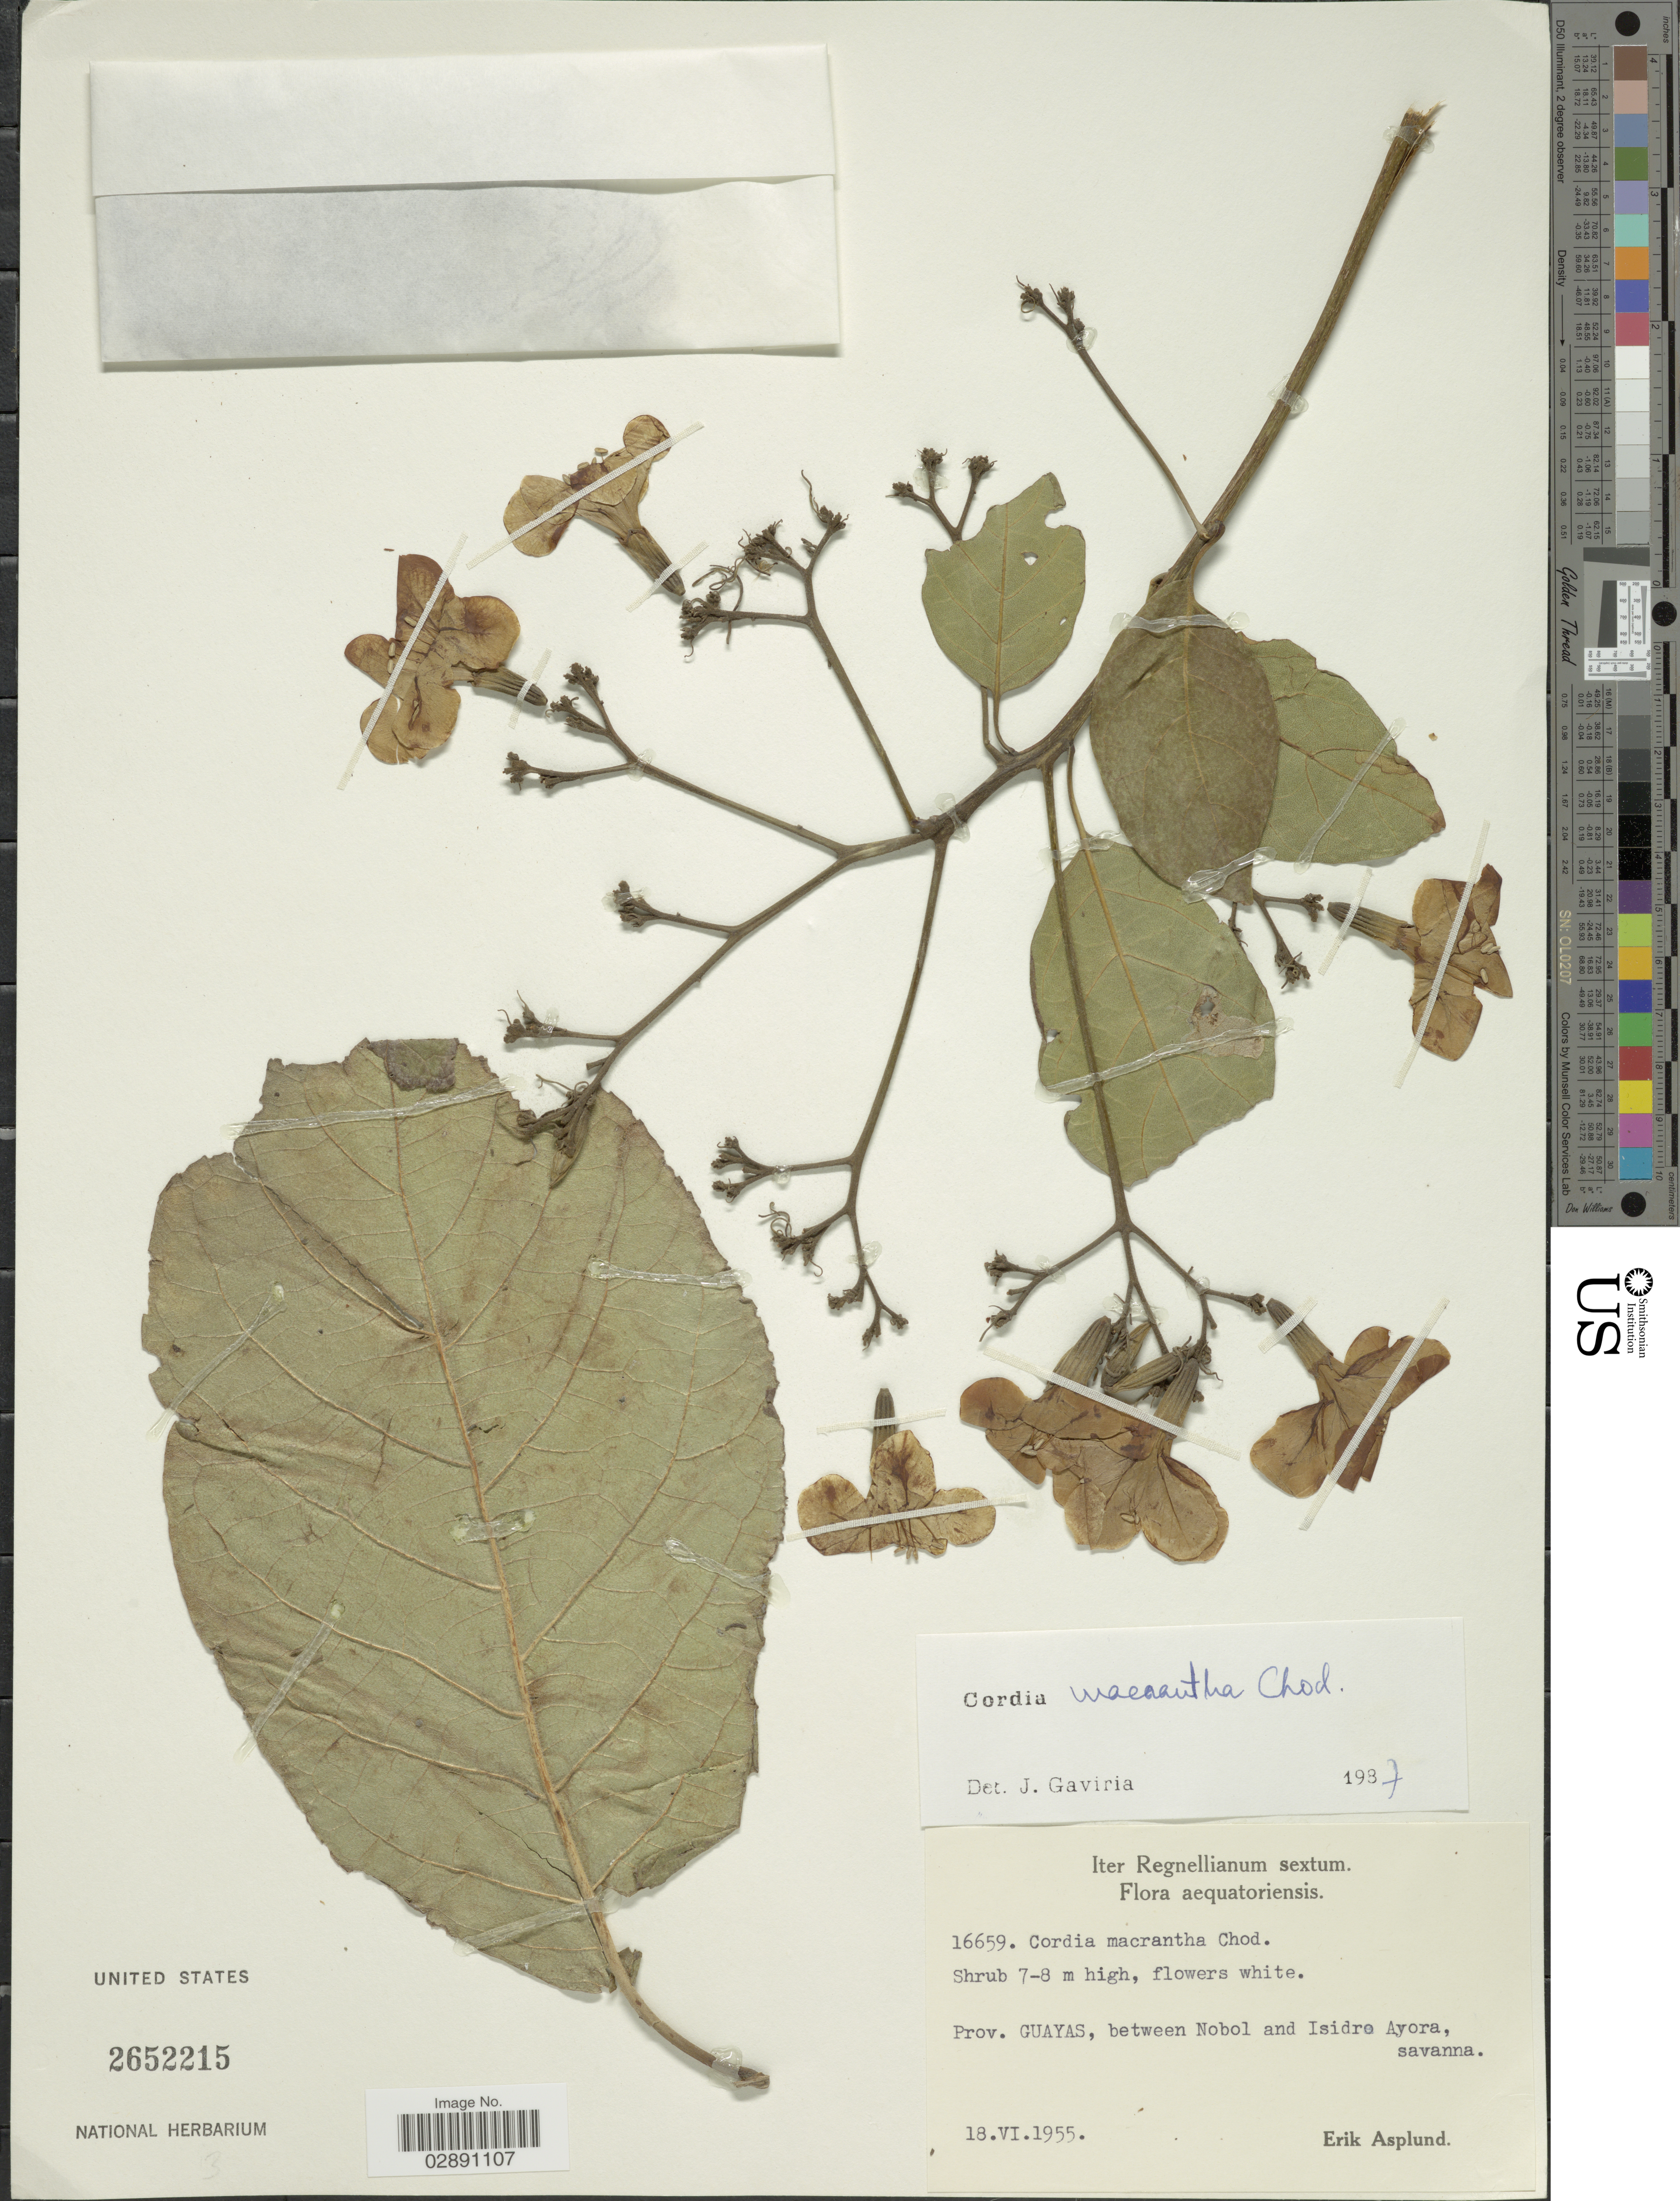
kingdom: Plantae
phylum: Tracheophyta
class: Magnoliopsida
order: Boraginales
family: Cordiaceae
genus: Cordia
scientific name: Cordia macrantha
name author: S.F. Blake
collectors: E. Asplund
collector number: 16659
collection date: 1955-06-18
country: Ecuador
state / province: Guayas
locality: Between Nobol and isidro Ayora, savanna.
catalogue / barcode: US 2652215